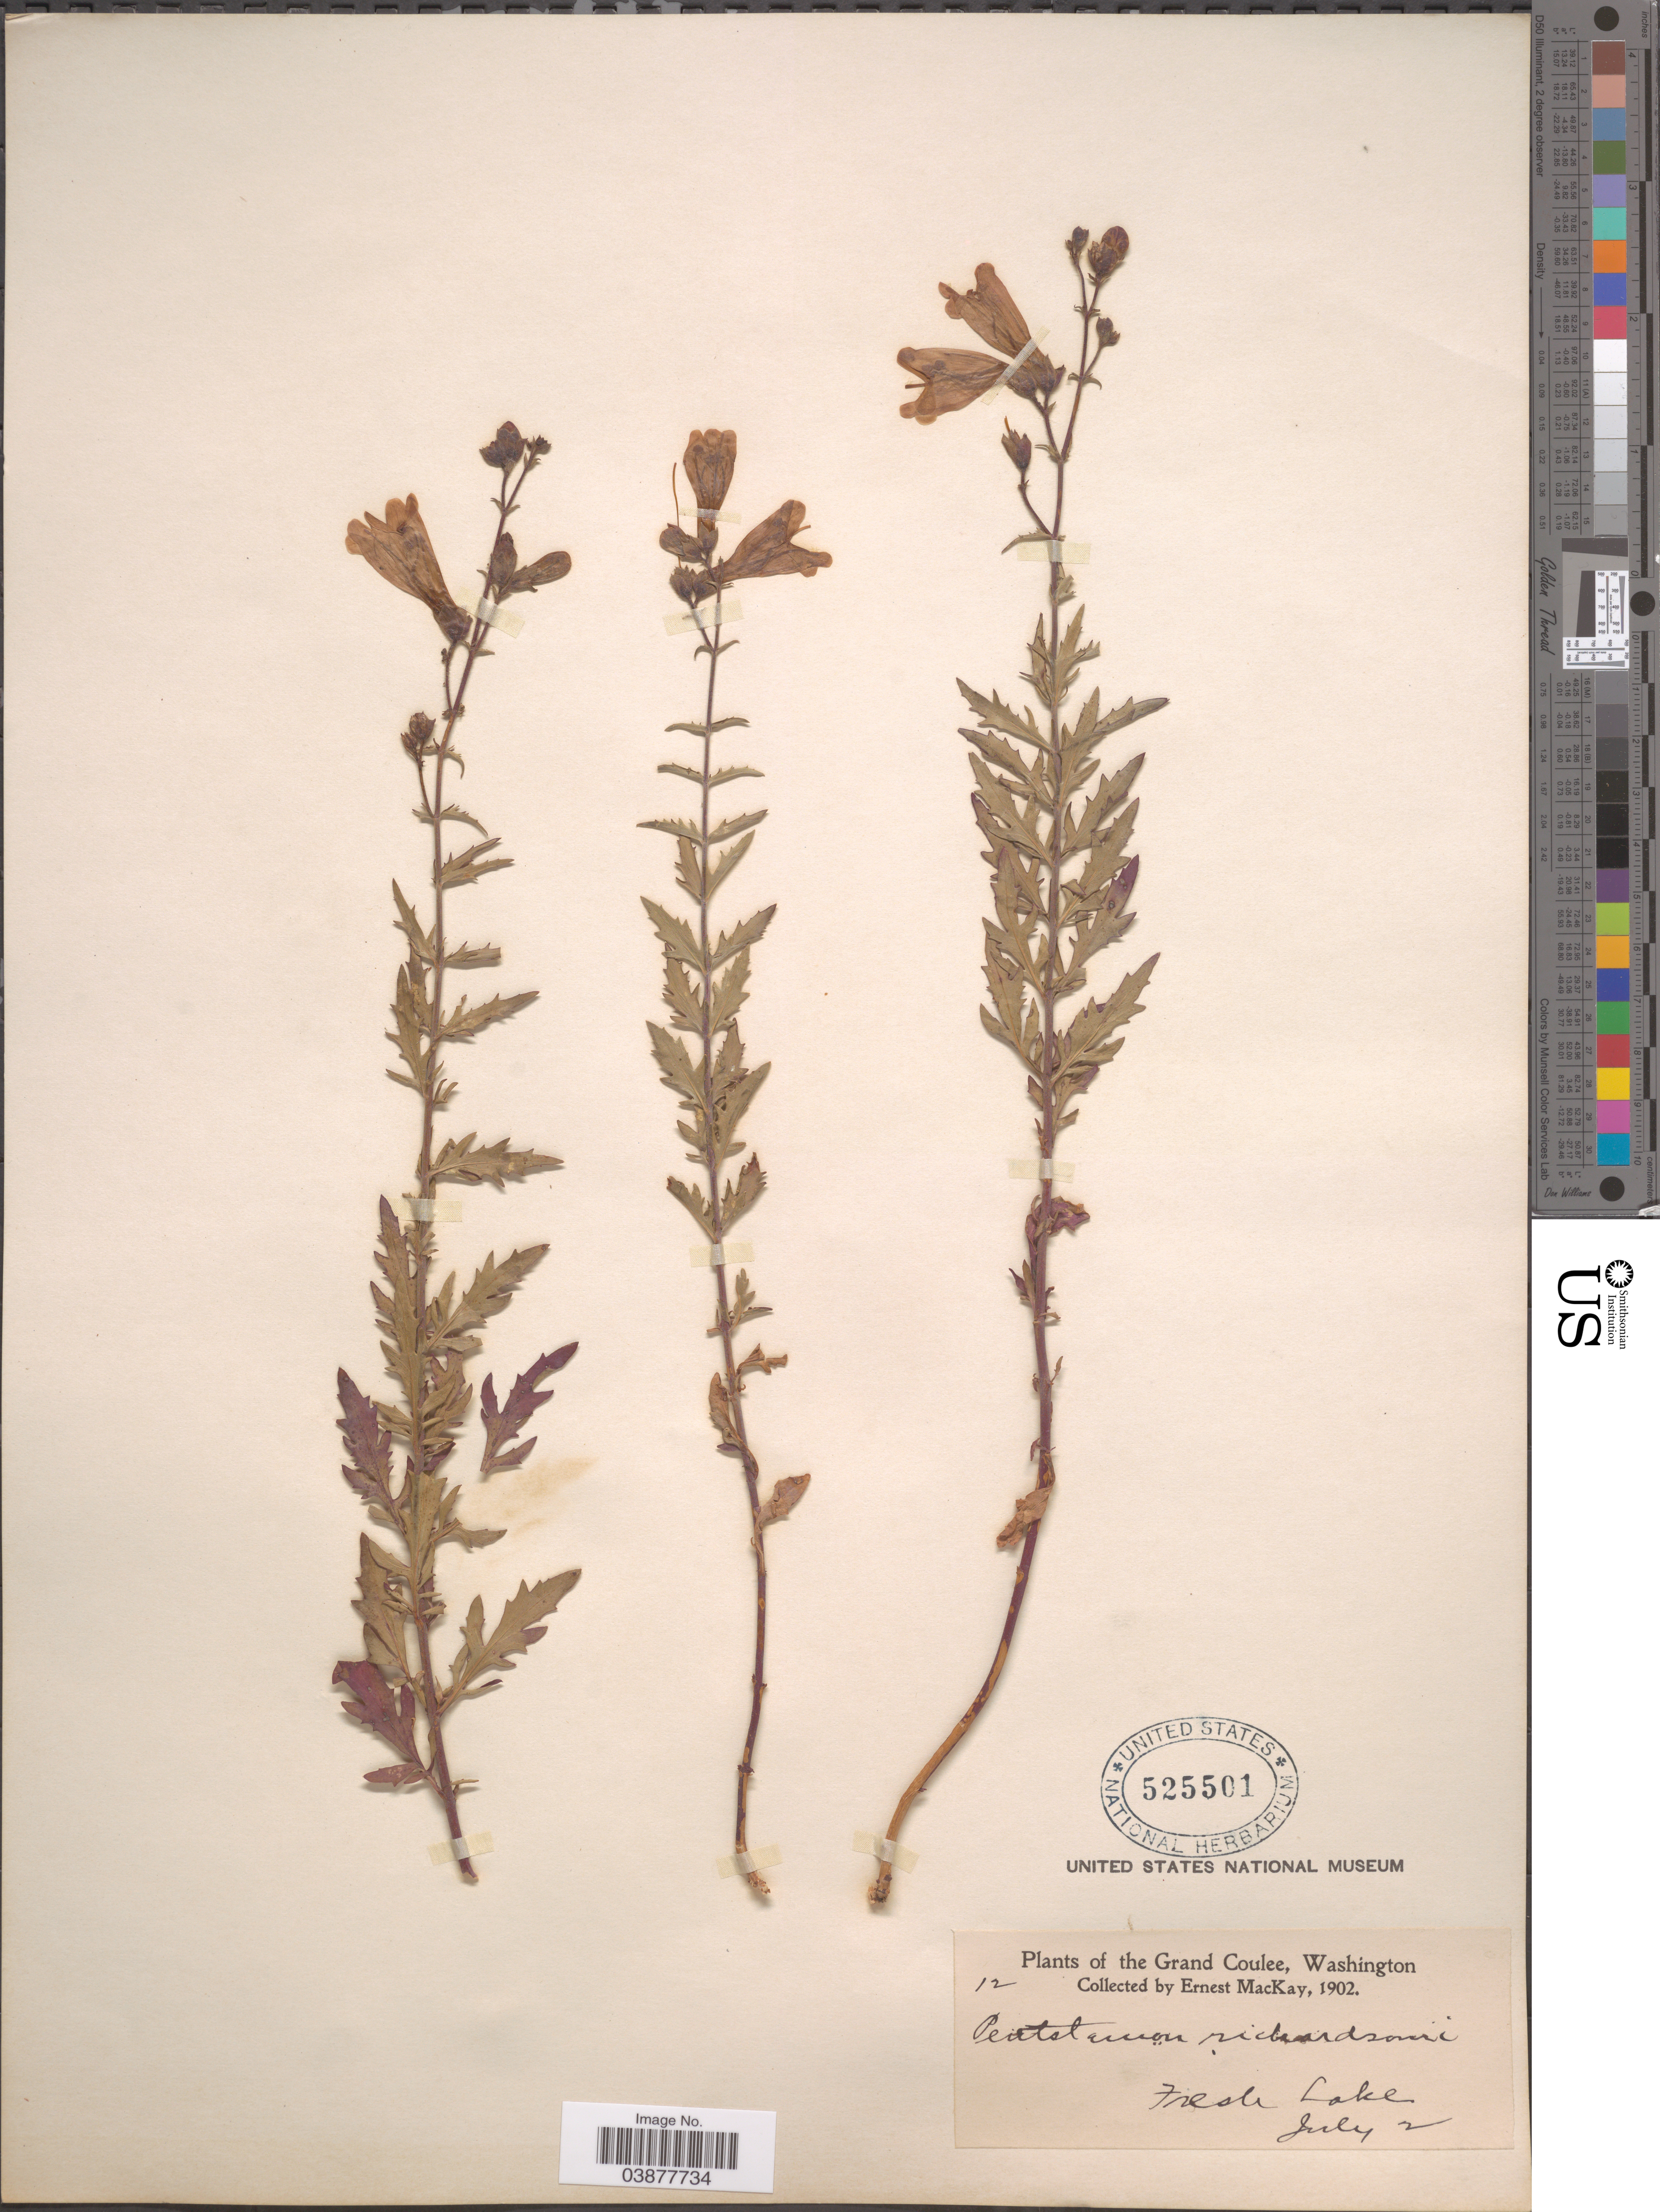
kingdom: Plantae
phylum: Tracheophyta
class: Magnoliopsida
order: Lamiales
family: Plantaginaceae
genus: Penstemon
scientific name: Penstemon richardsonii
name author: Douglas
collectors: E. MacKay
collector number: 12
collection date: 1902-07-02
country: United States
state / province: Washington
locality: Grand Coulee. Fresh Lake.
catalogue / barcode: US 525501